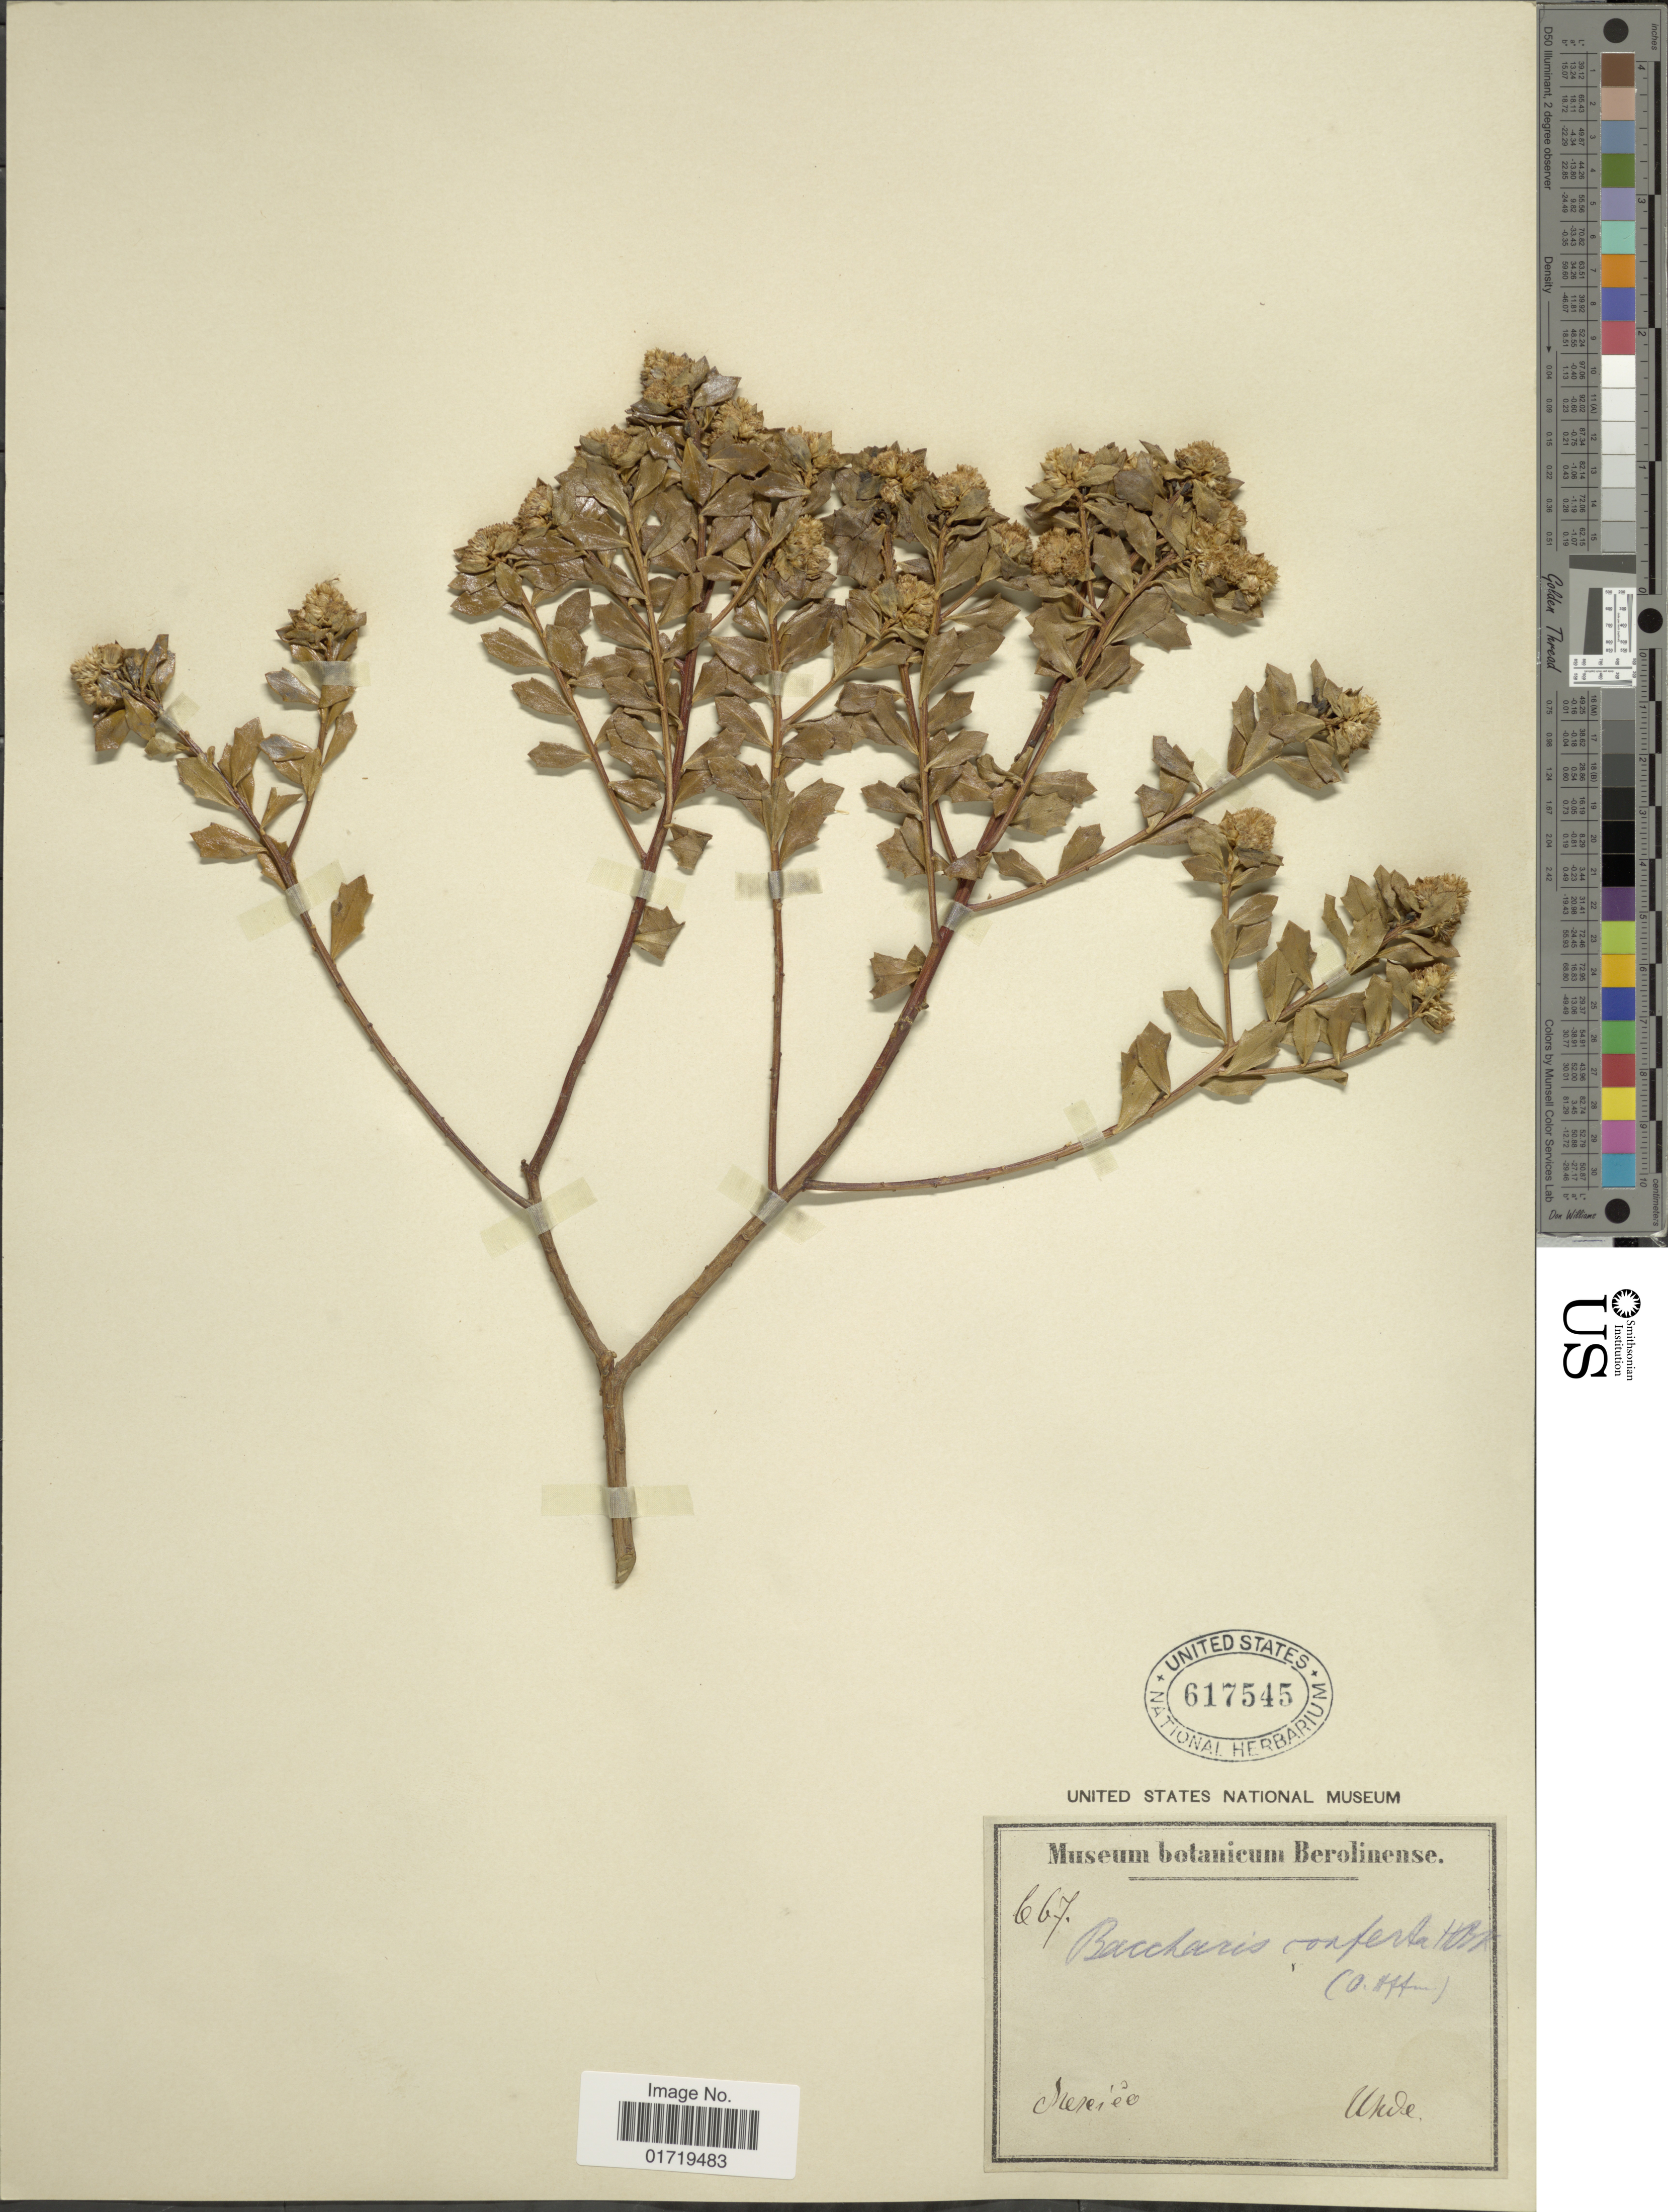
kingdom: Plantae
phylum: Tracheophyta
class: Magnoliopsida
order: Asterales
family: Asteraceae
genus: Baccharis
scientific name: Baccharis conferta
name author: Kunth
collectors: C. A. Uhde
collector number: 667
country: Mexico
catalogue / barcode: US 617545